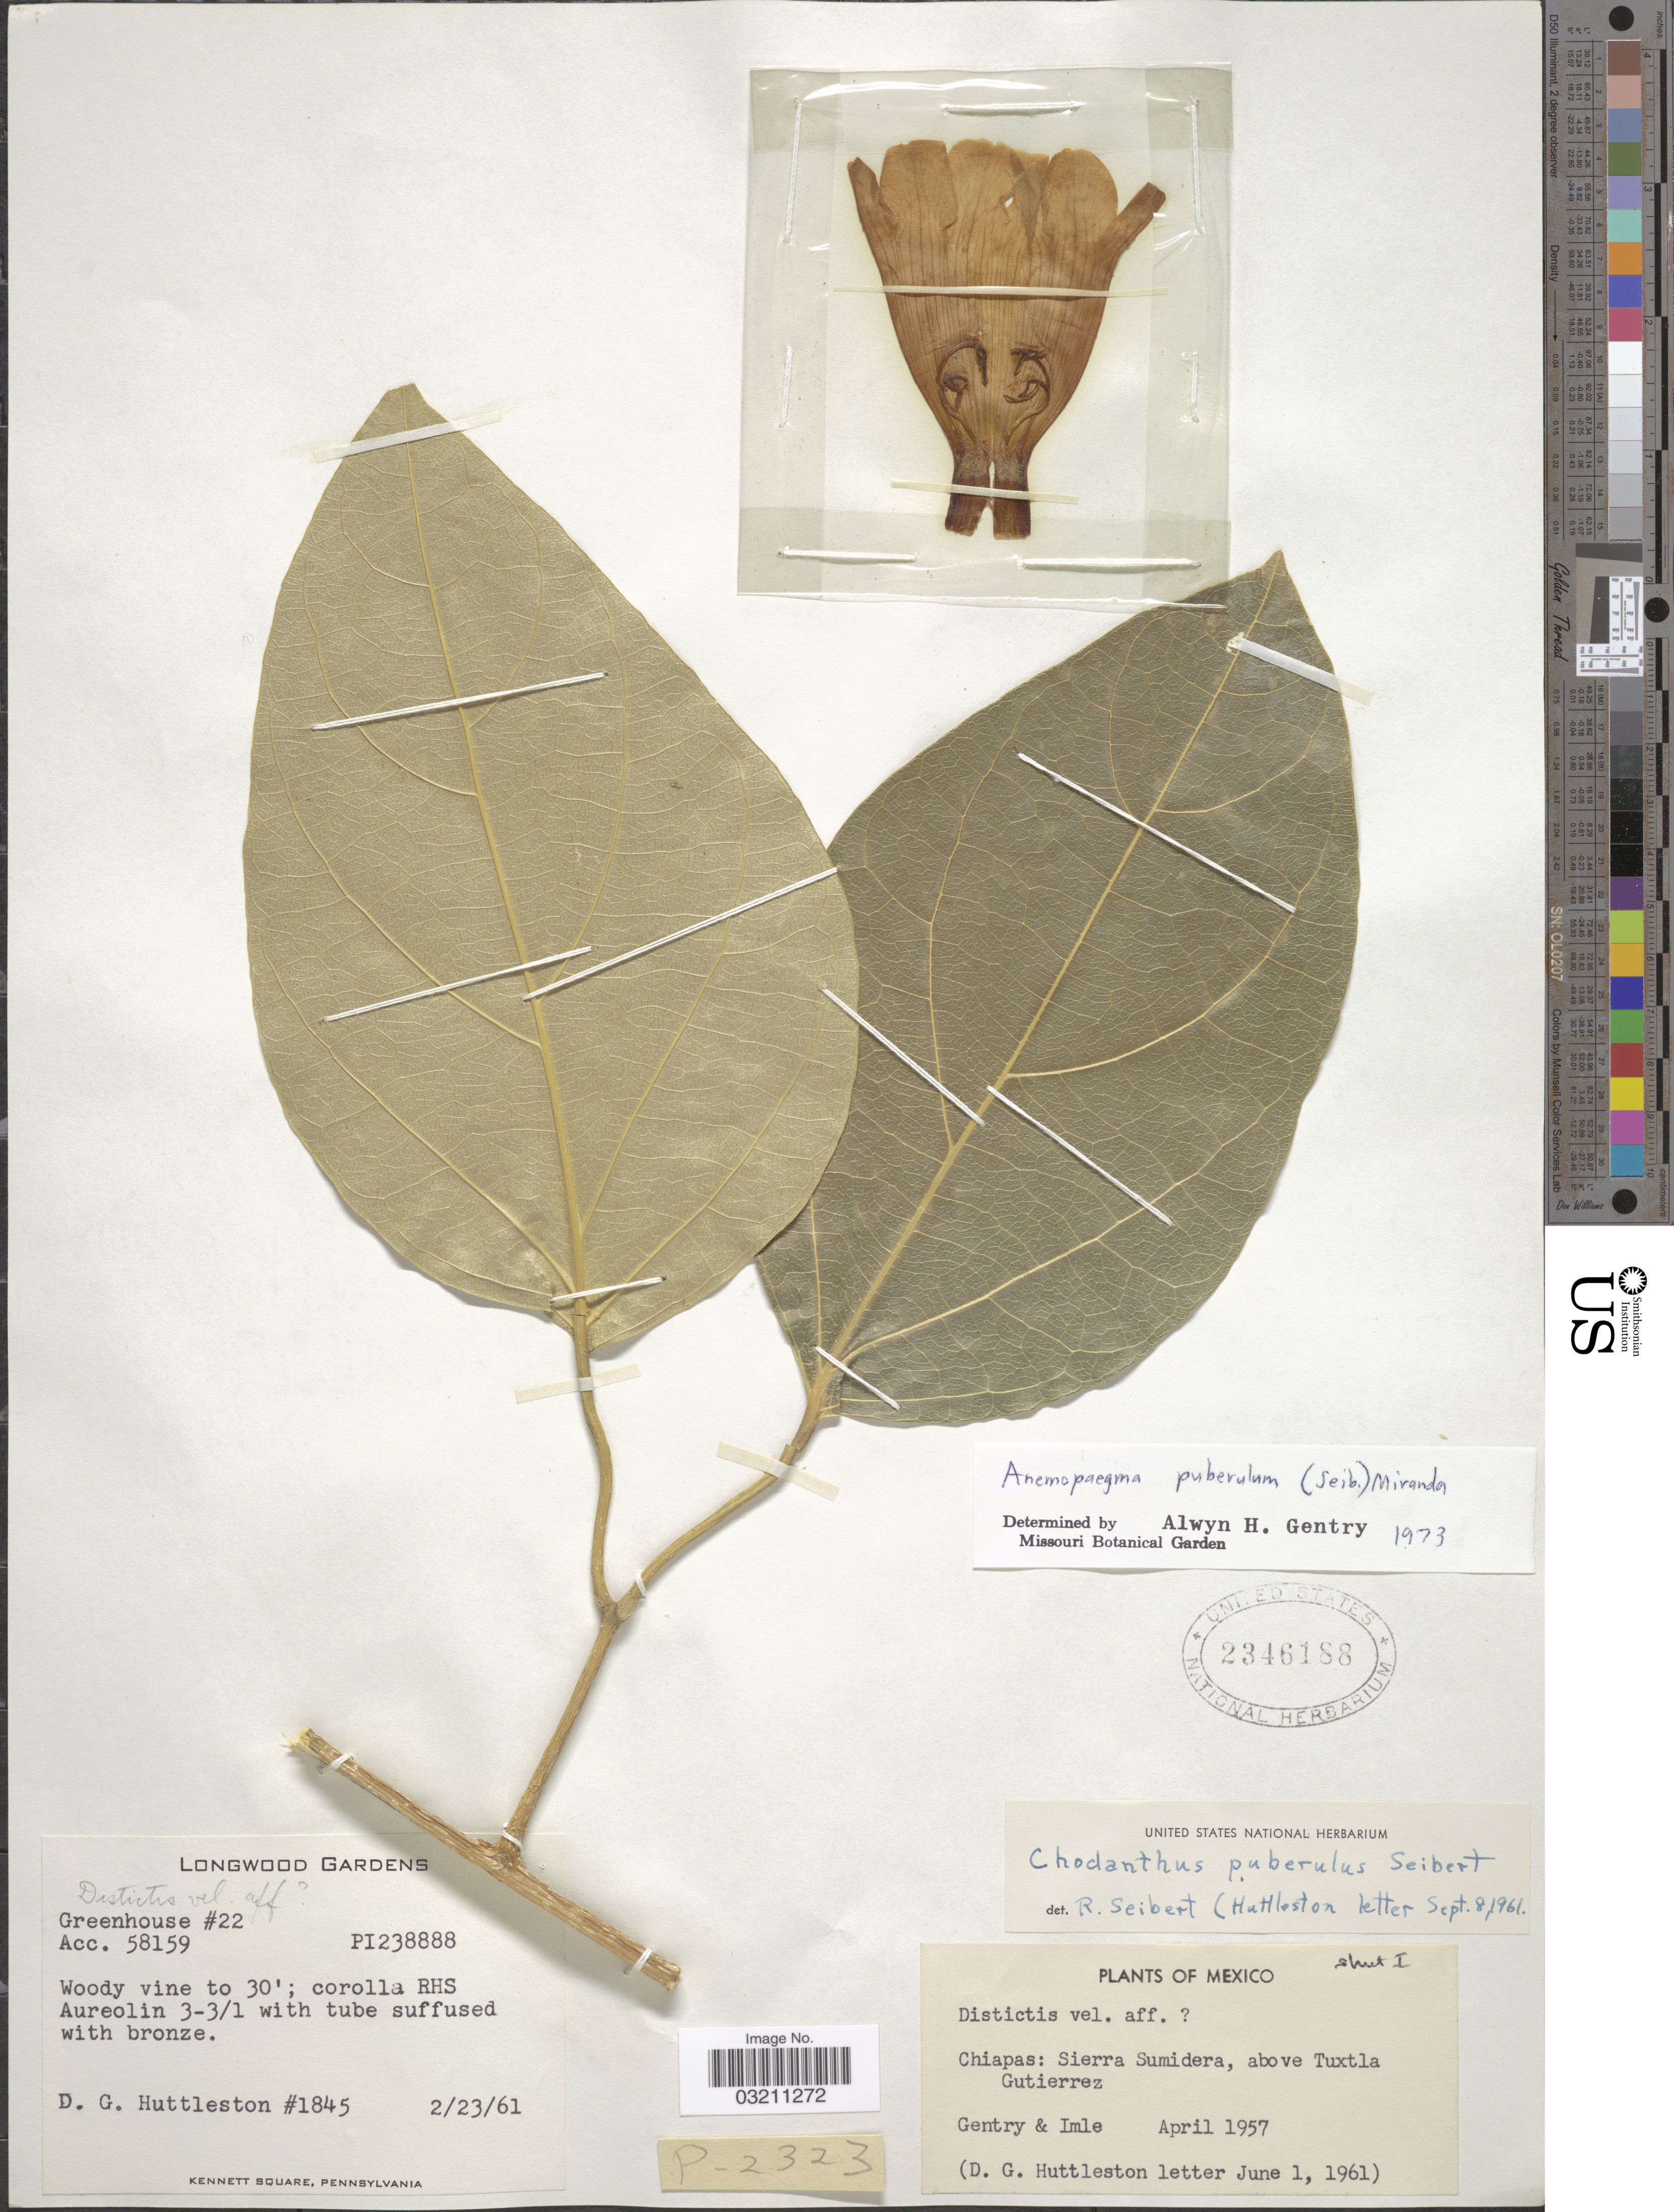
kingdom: Plantae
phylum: Tracheophyta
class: Magnoliopsida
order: Lamiales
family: Bignoniaceae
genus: Anemopaegma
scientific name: Anemopaegma puberulum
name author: (Seibert) Miranda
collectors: Gentry, -- & Imle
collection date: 1957-04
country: Mexico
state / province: Chiapas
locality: Sierra Sumidera, above Tuxtla Gutierrez.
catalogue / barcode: US 2346188